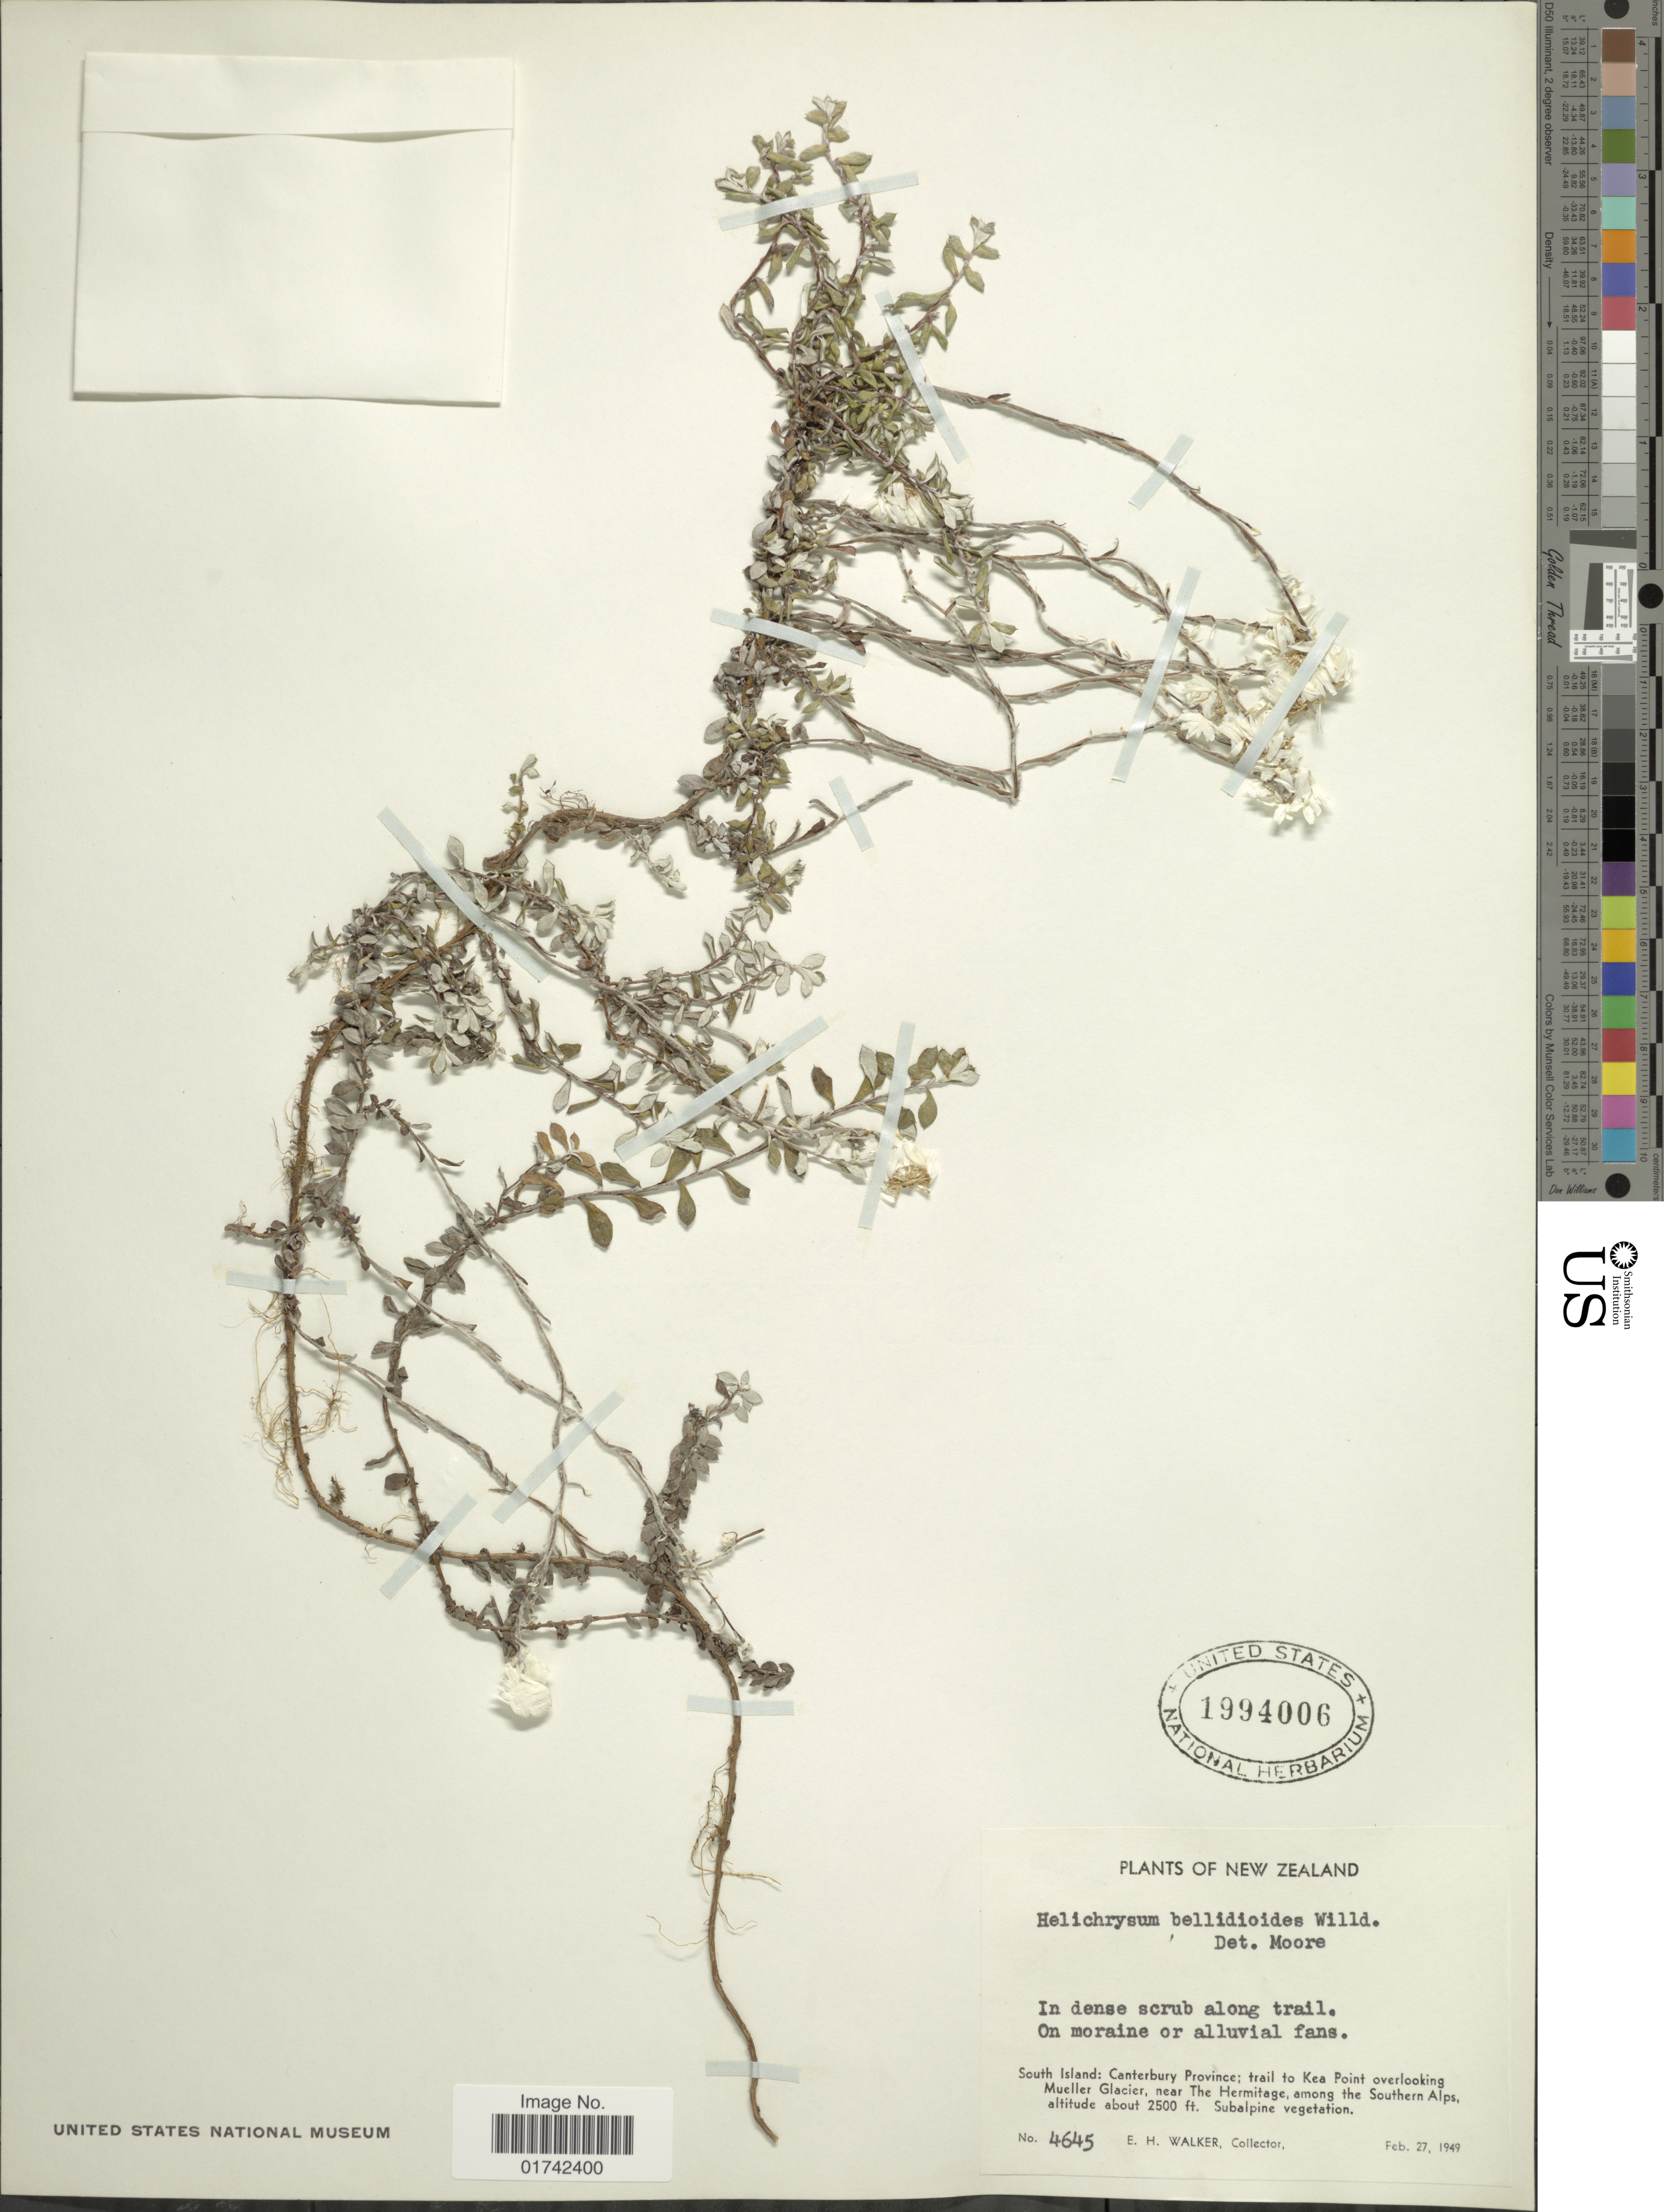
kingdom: Plantae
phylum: Tracheophyta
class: Magnoliopsida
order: Asterales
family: Asteraceae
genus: Helichrysum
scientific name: Helichrysum bellidioides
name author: A. Cunn.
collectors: E. H. Walker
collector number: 4645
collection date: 1949-02-27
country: New Zealand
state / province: Canterbury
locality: South Island, trail to Kea Point overlooking Mueller Glacier, near The Hermitage, among the Southern Alps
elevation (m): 762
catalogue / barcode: US 1994006